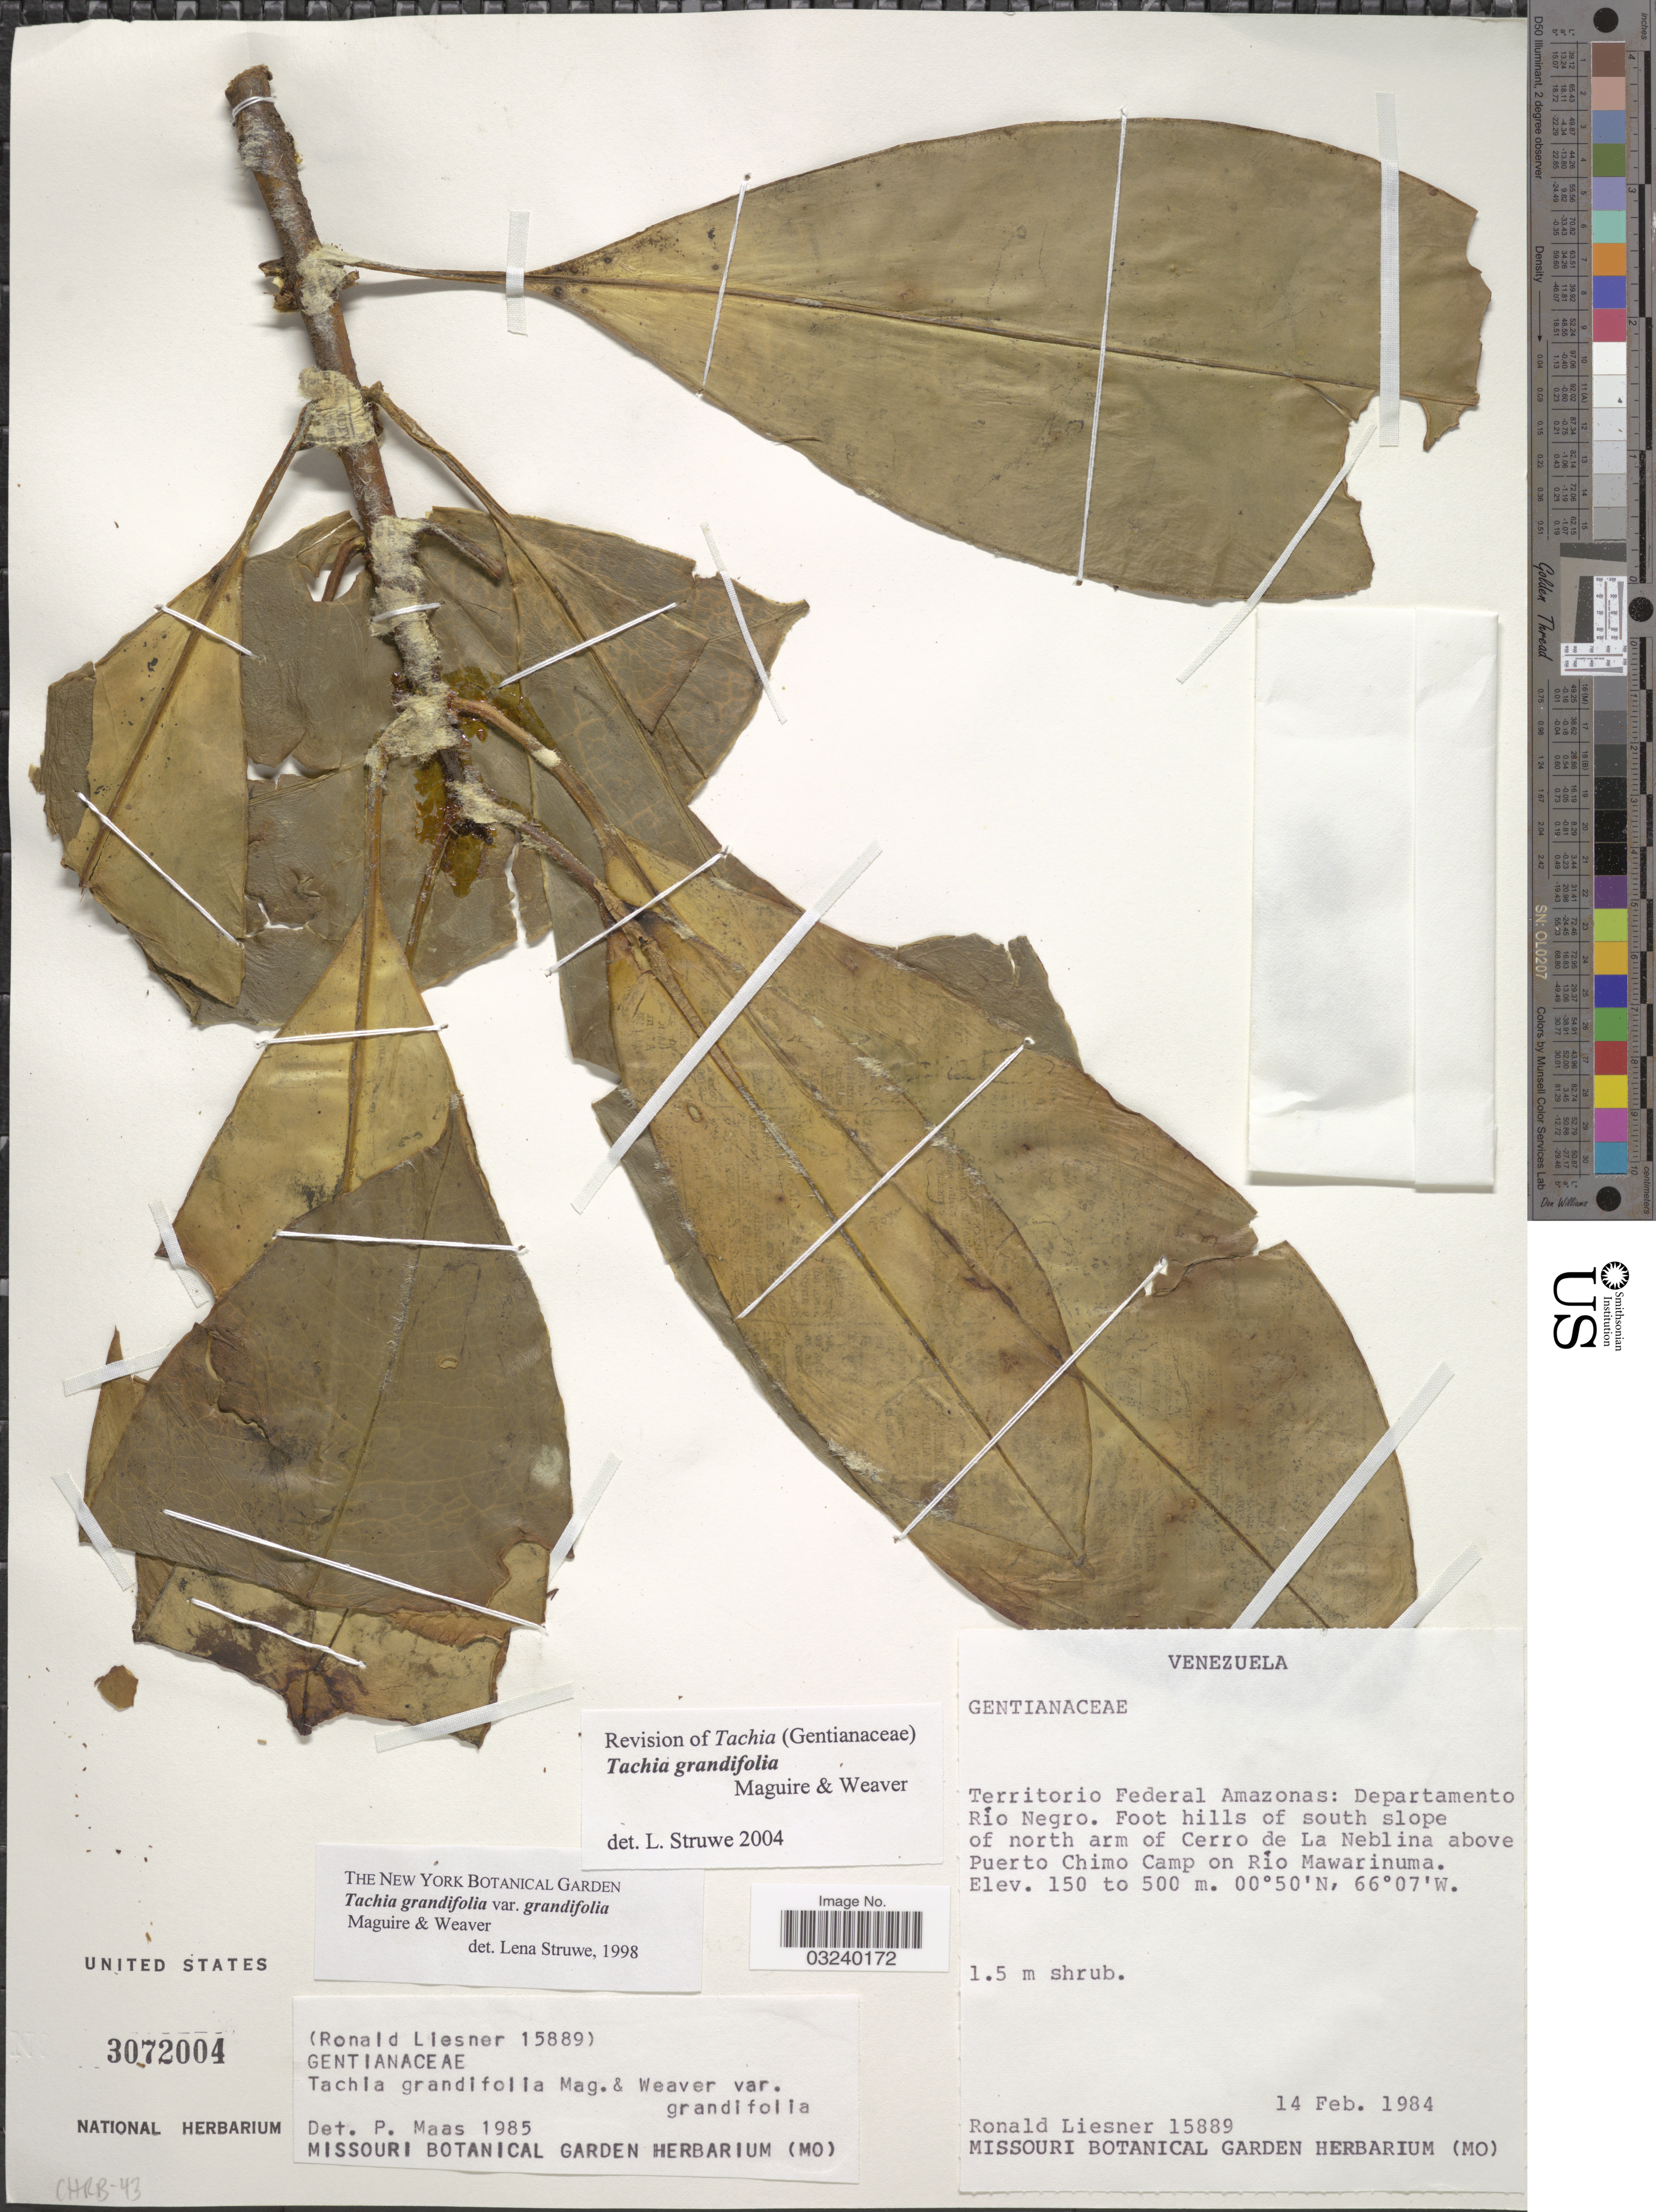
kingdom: Plantae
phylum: Tracheophyta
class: Magnoliopsida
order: Gentianales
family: Gentianaceae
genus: Tachia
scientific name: Tachia grandiflora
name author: Maguire & Weaver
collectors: R. L. Liesner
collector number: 15889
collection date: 1984-02-14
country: Venezuela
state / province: Amazonas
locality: Territorio Federal Amazonas: Departamento Río Negro. Foot hills of south slope of north arm of Cerro de La Neblina above Puerto Chimo Camp on Rio Mawarinuma.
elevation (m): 150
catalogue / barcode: US 3072004